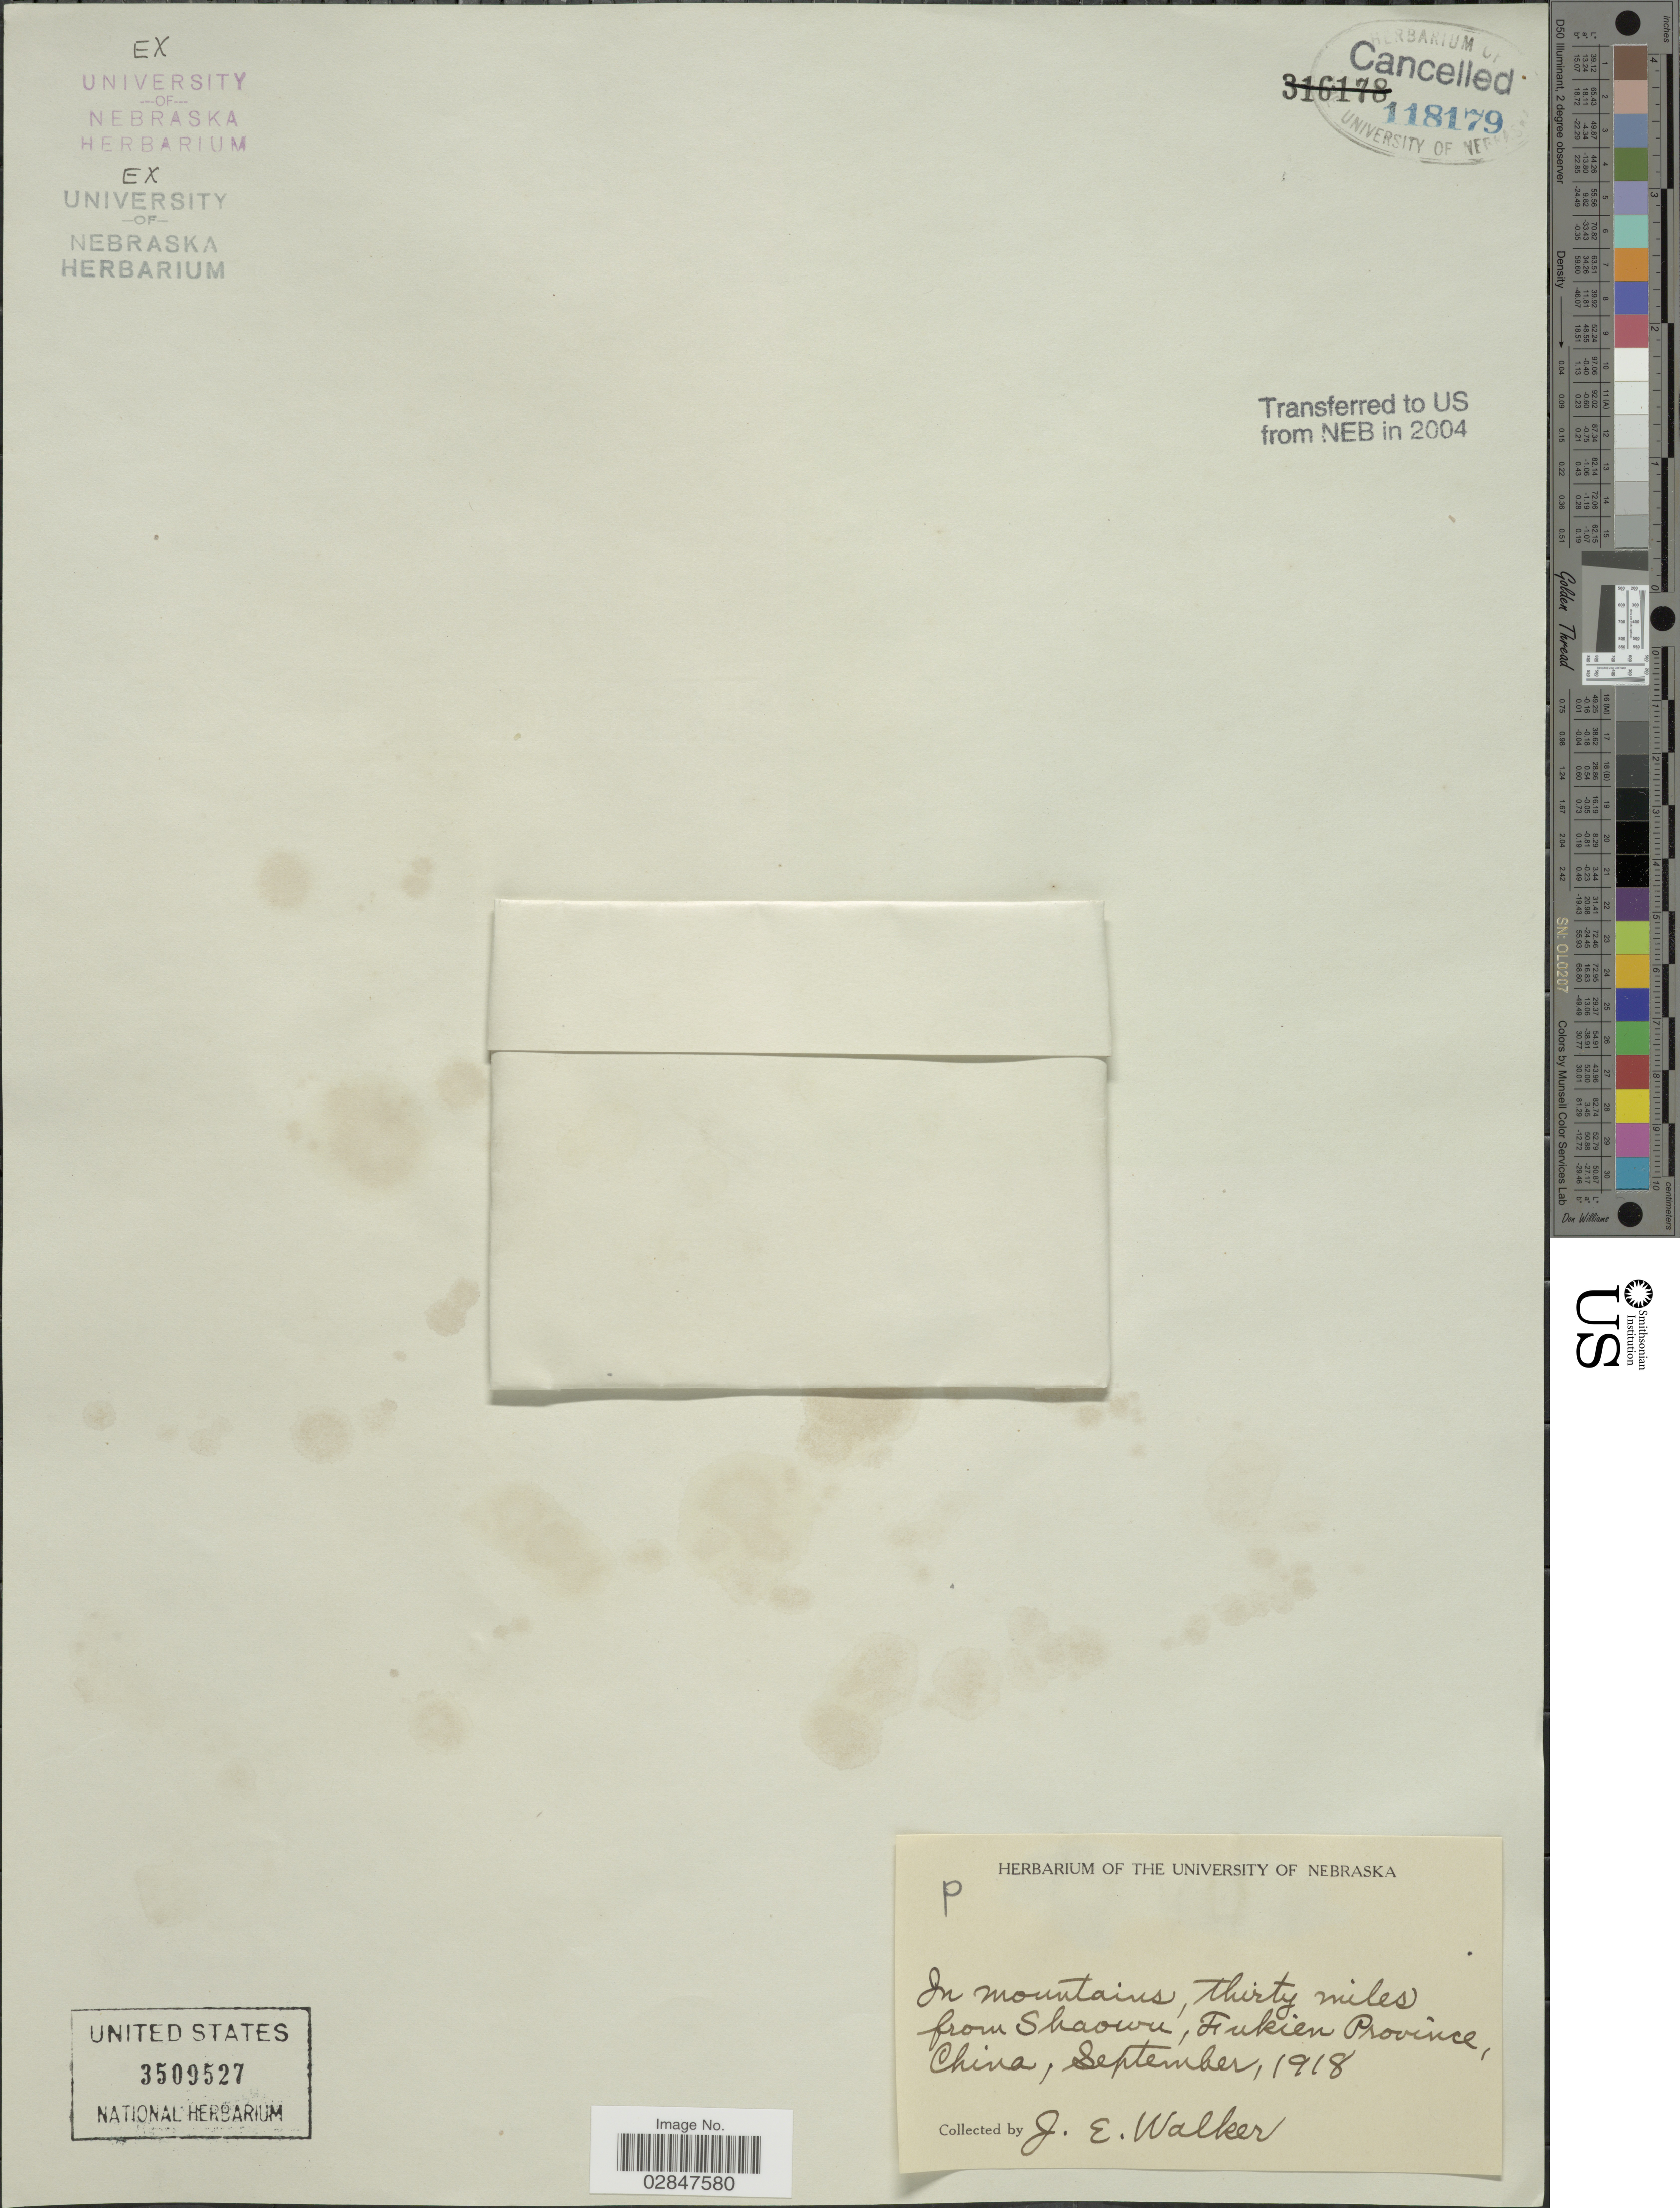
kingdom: Plantae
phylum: Tracheophyta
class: Magnoliopsida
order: Solanales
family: Solanaceae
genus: Nicotiana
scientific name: Nicotiana sp.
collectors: J. Walker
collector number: P*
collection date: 1918-09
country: China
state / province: Fujian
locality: In mountains, thirty miles from Shaowu, Fukien Province.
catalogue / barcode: US 3509527